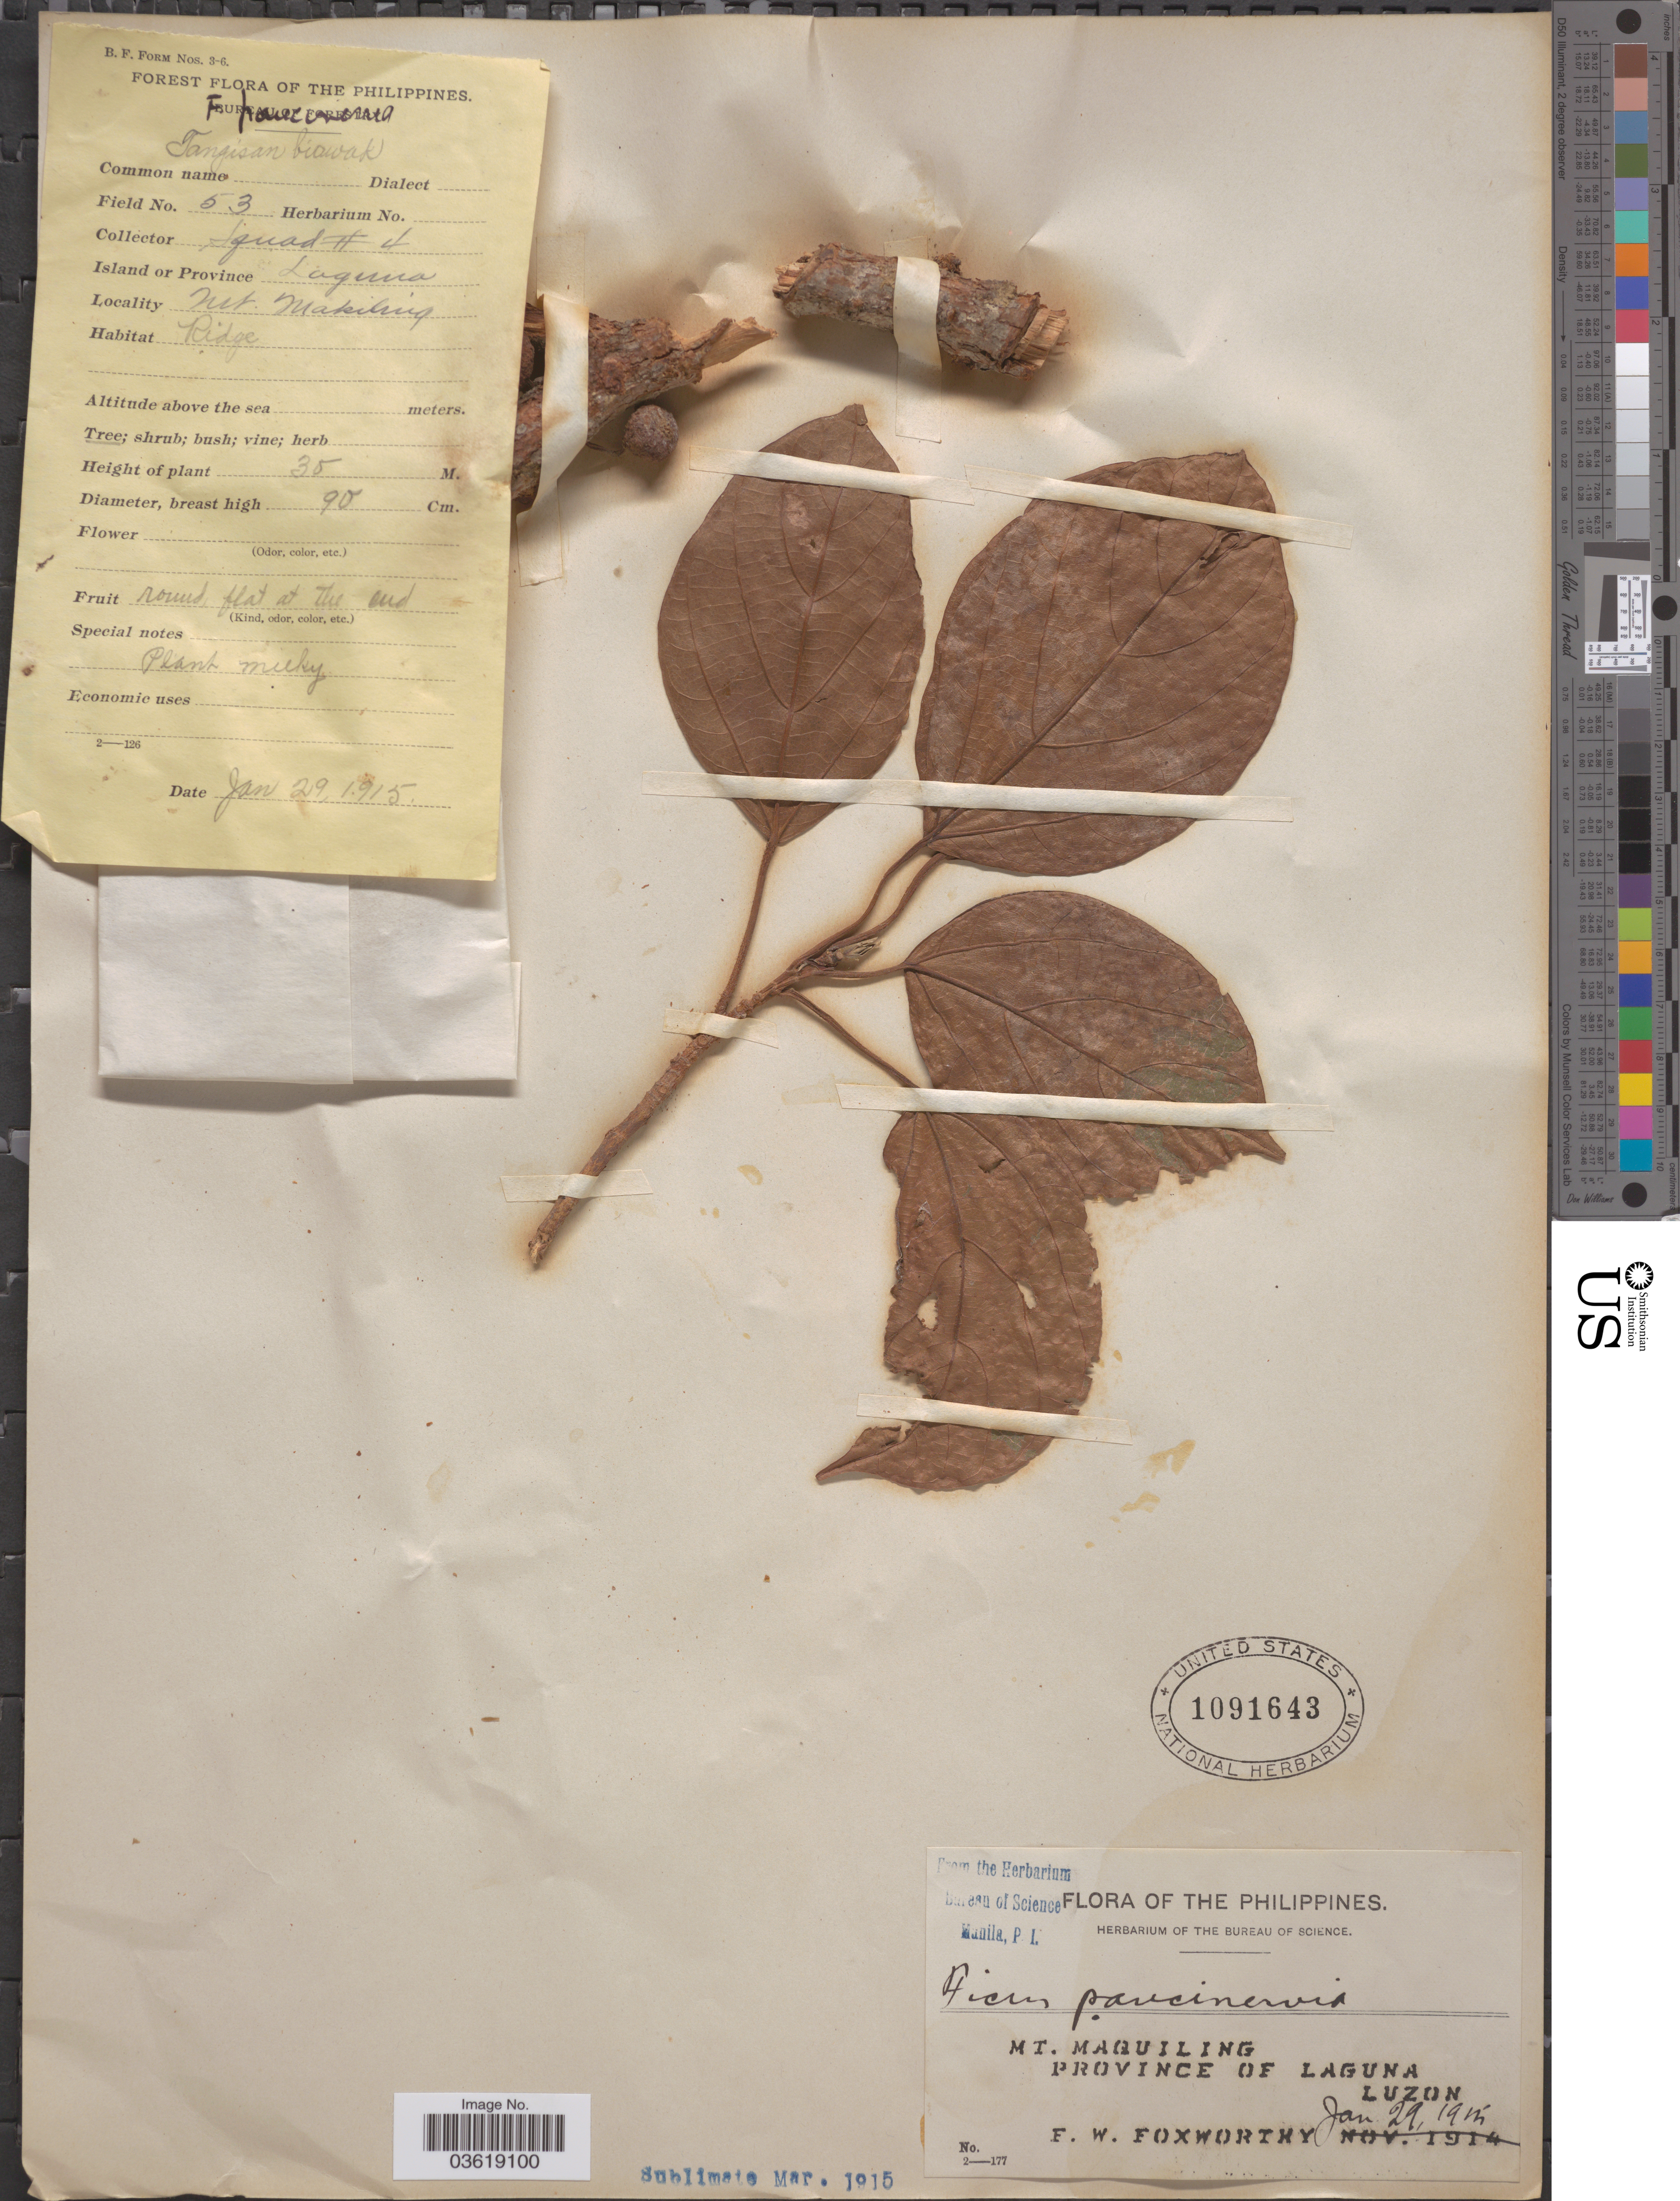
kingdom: Plantae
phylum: Tracheophyta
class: Magnoliopsida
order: Rosales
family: Moraceae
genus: Ficus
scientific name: Ficus integrifolia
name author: Elmer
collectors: F. W. Foxworthy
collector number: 53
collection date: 1915-01-29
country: Philippines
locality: Mt. Maquiling. Province of Laguna, Luzon.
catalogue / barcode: US 1091643